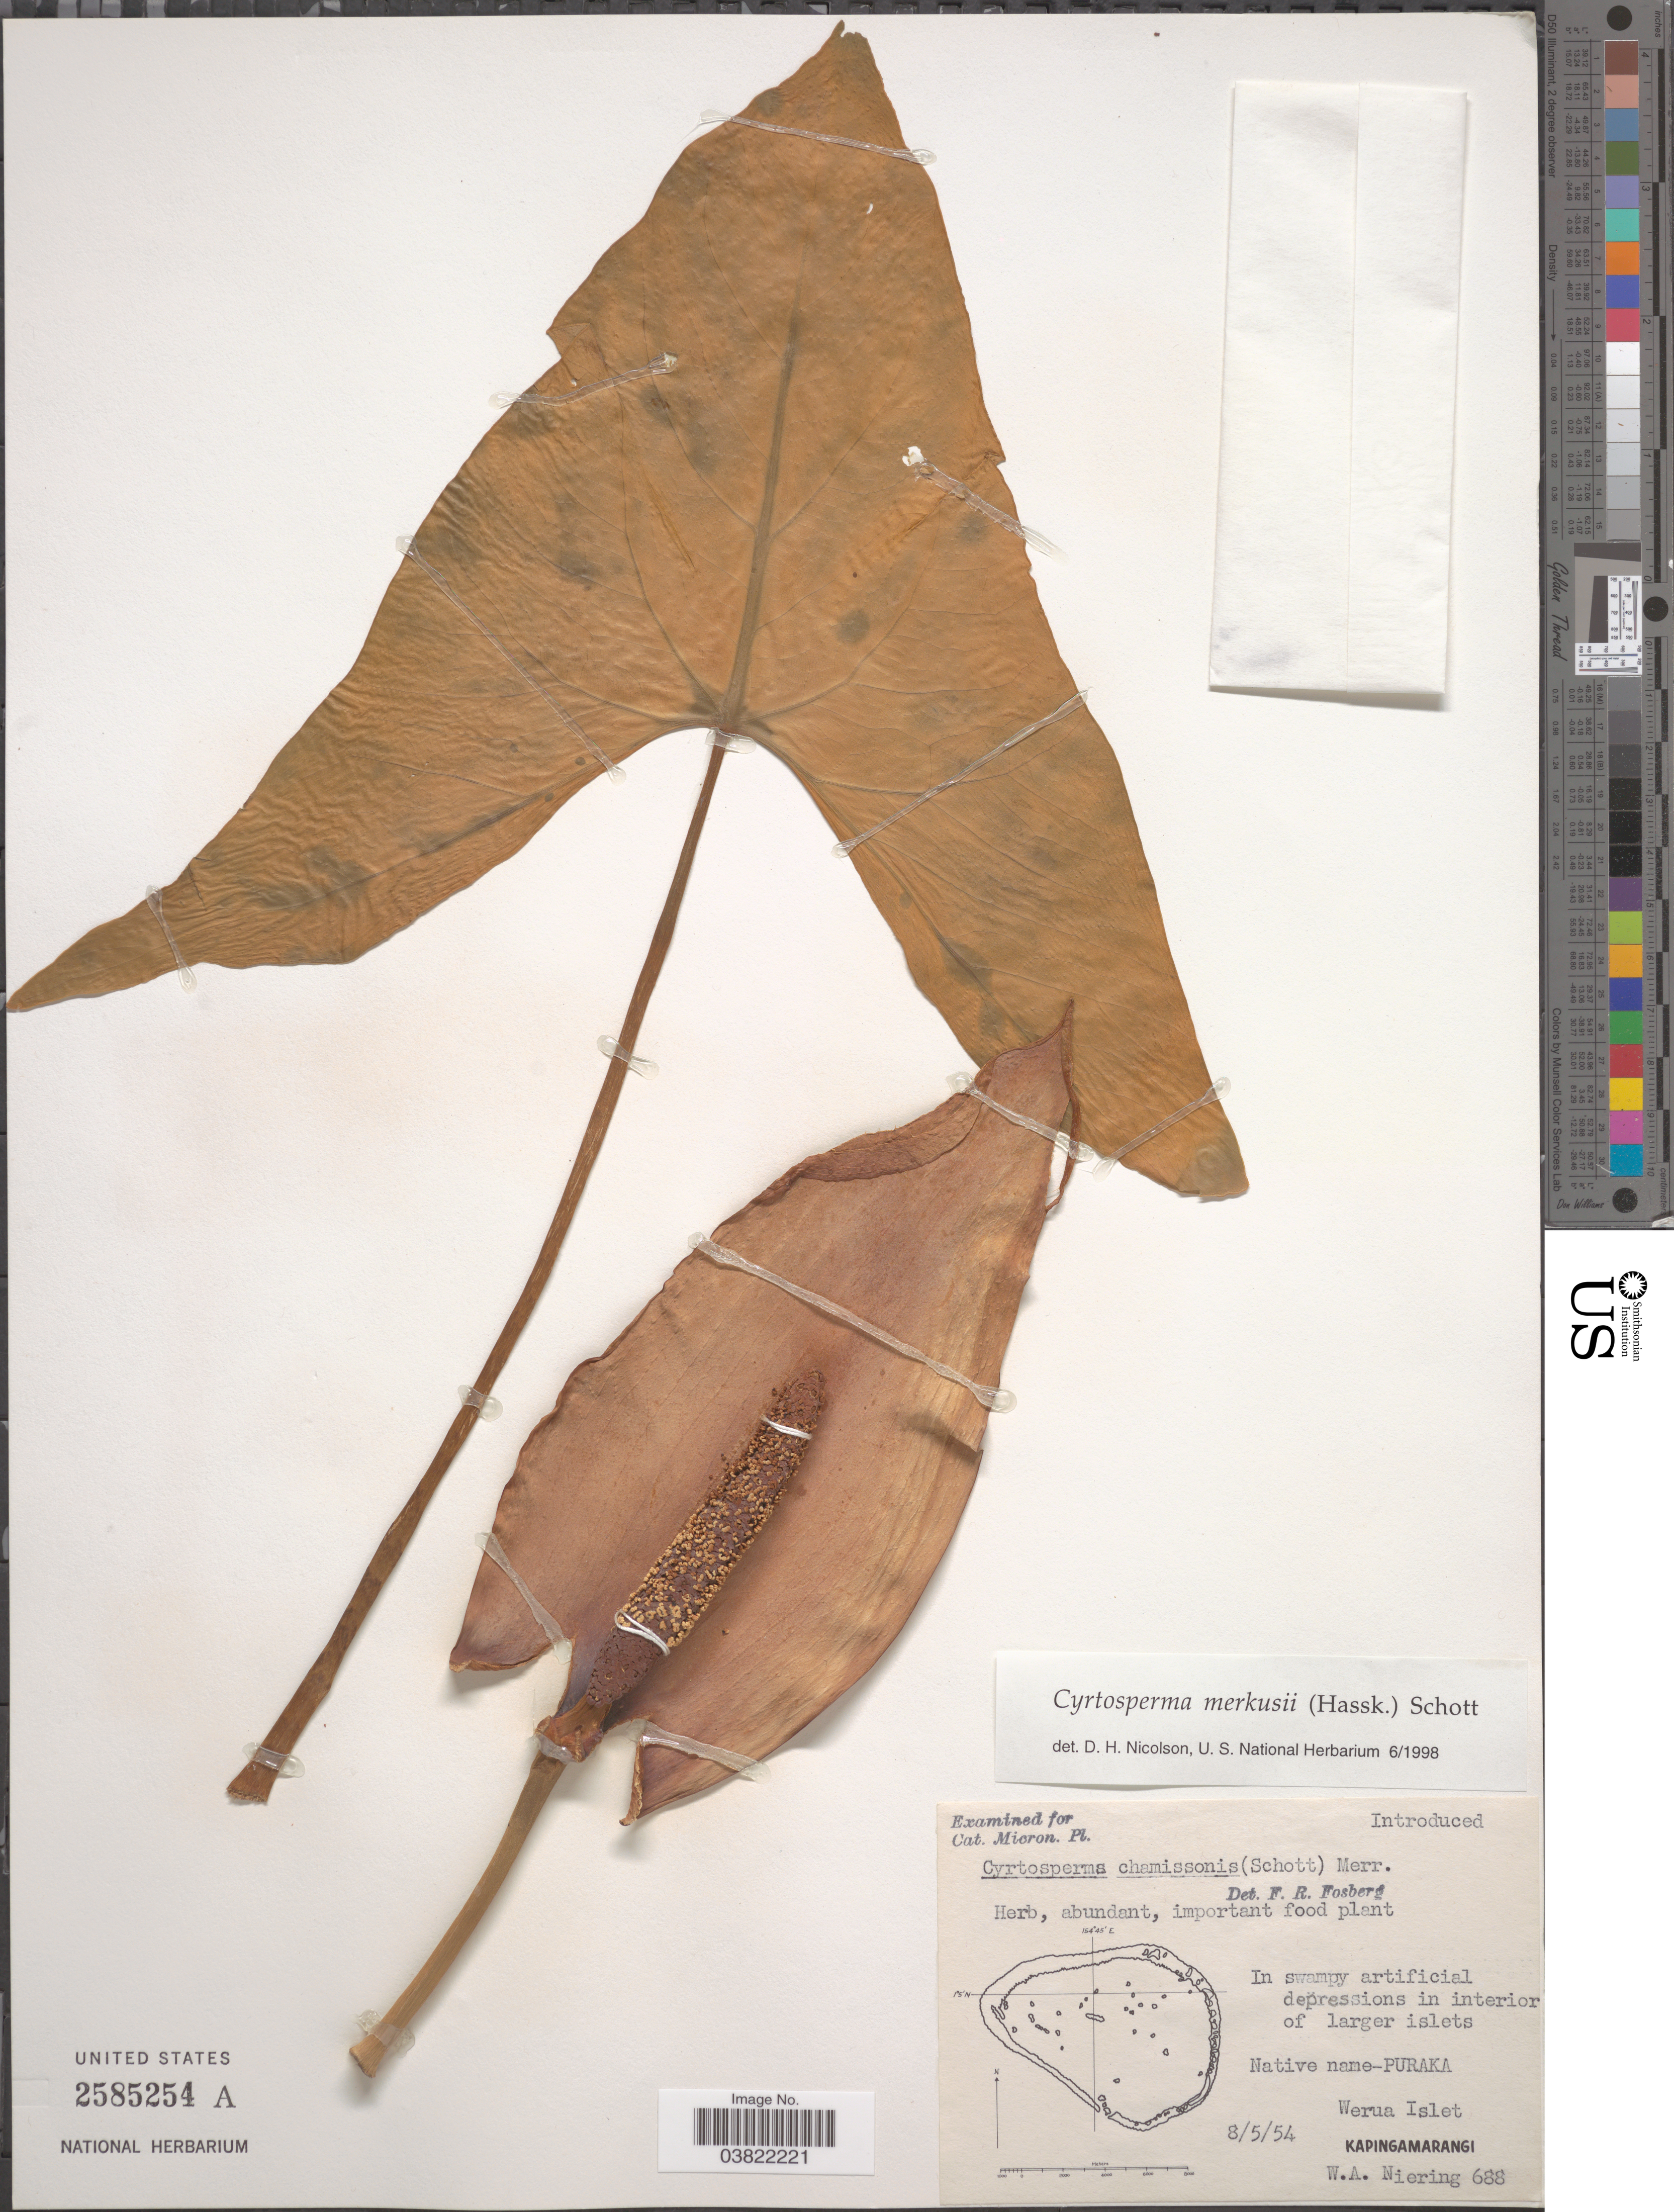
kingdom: Plantae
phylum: Tracheophyta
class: Liliopsida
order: Alismatales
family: Araceae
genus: Cyrtosperma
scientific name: Cyrtosperma merkusii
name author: (Hassk.) Schott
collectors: W. Niering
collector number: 688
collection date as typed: Transcribed d/m/y: 8/5/54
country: Micronesia, Federated States of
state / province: Pohnpei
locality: Werua Islet. Kapingamarangi.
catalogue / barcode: US 2585254A